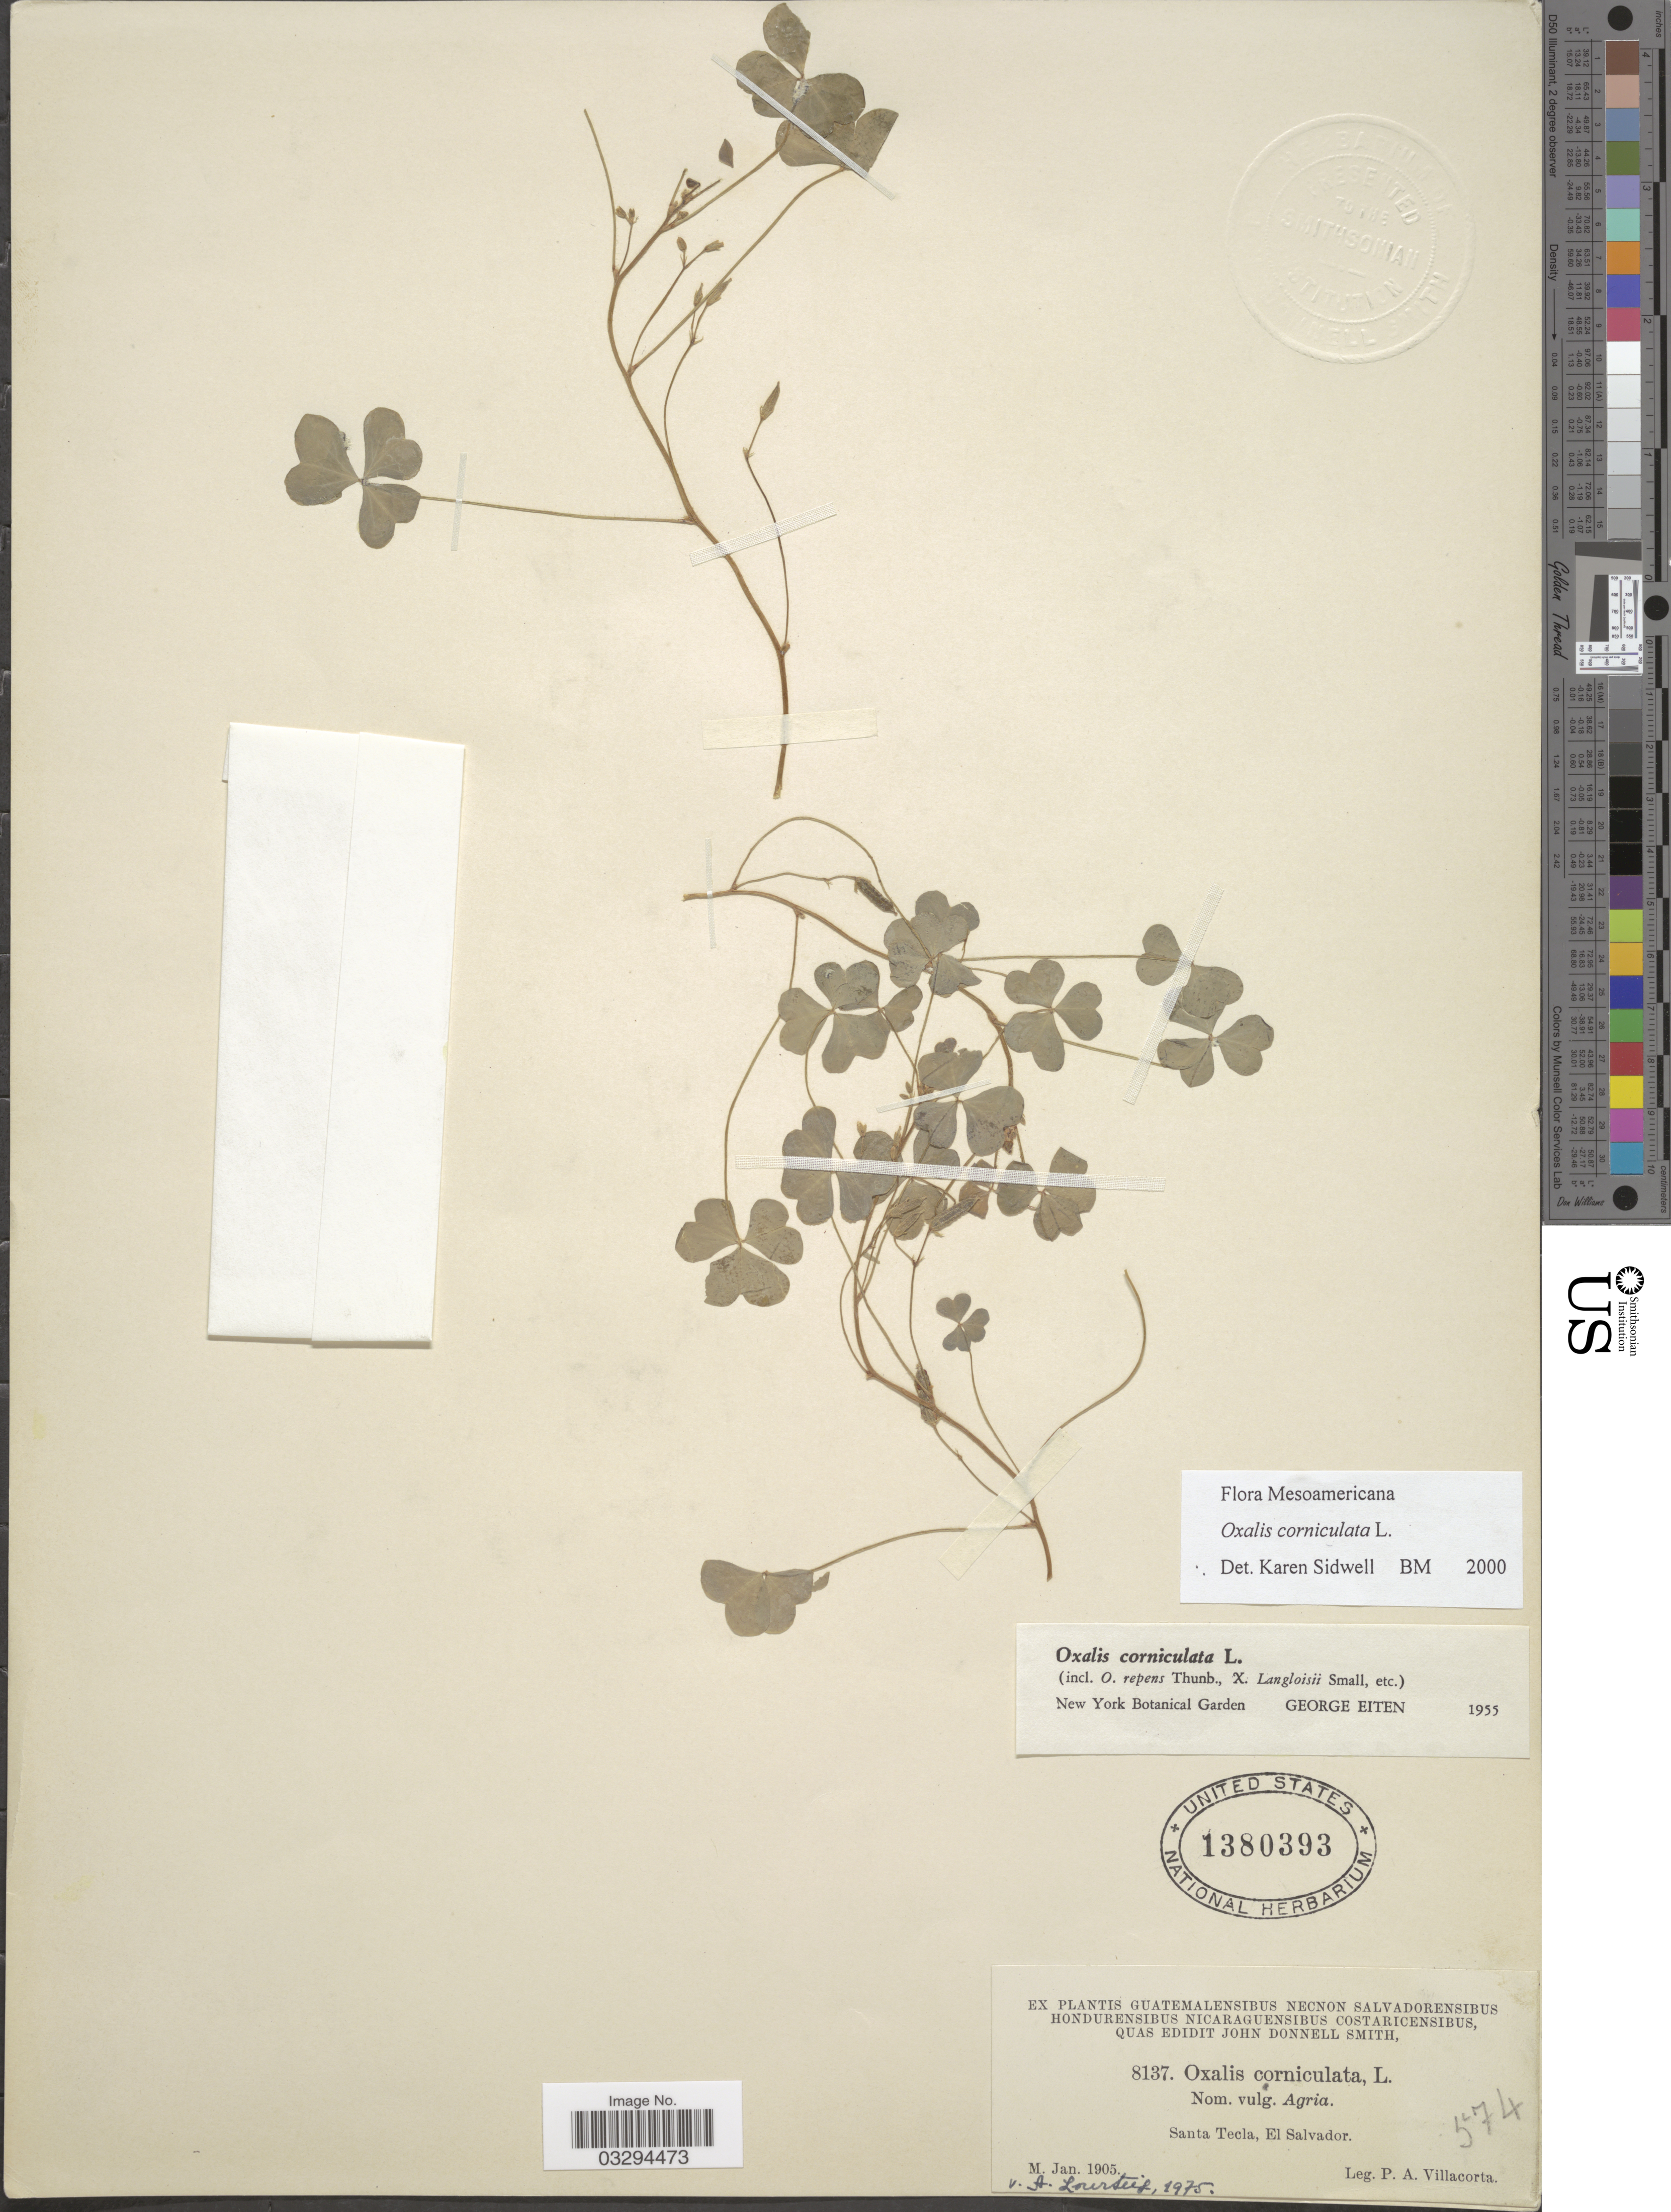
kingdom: Plantae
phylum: Tracheophyta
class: Magnoliopsida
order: Oxalidales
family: Oxalidaceae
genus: Oxalis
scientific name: Oxalis corniculata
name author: L.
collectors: P. Villacorta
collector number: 8137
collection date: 1905-01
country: El Salvador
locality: Santa Tecla.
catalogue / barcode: US 1380393